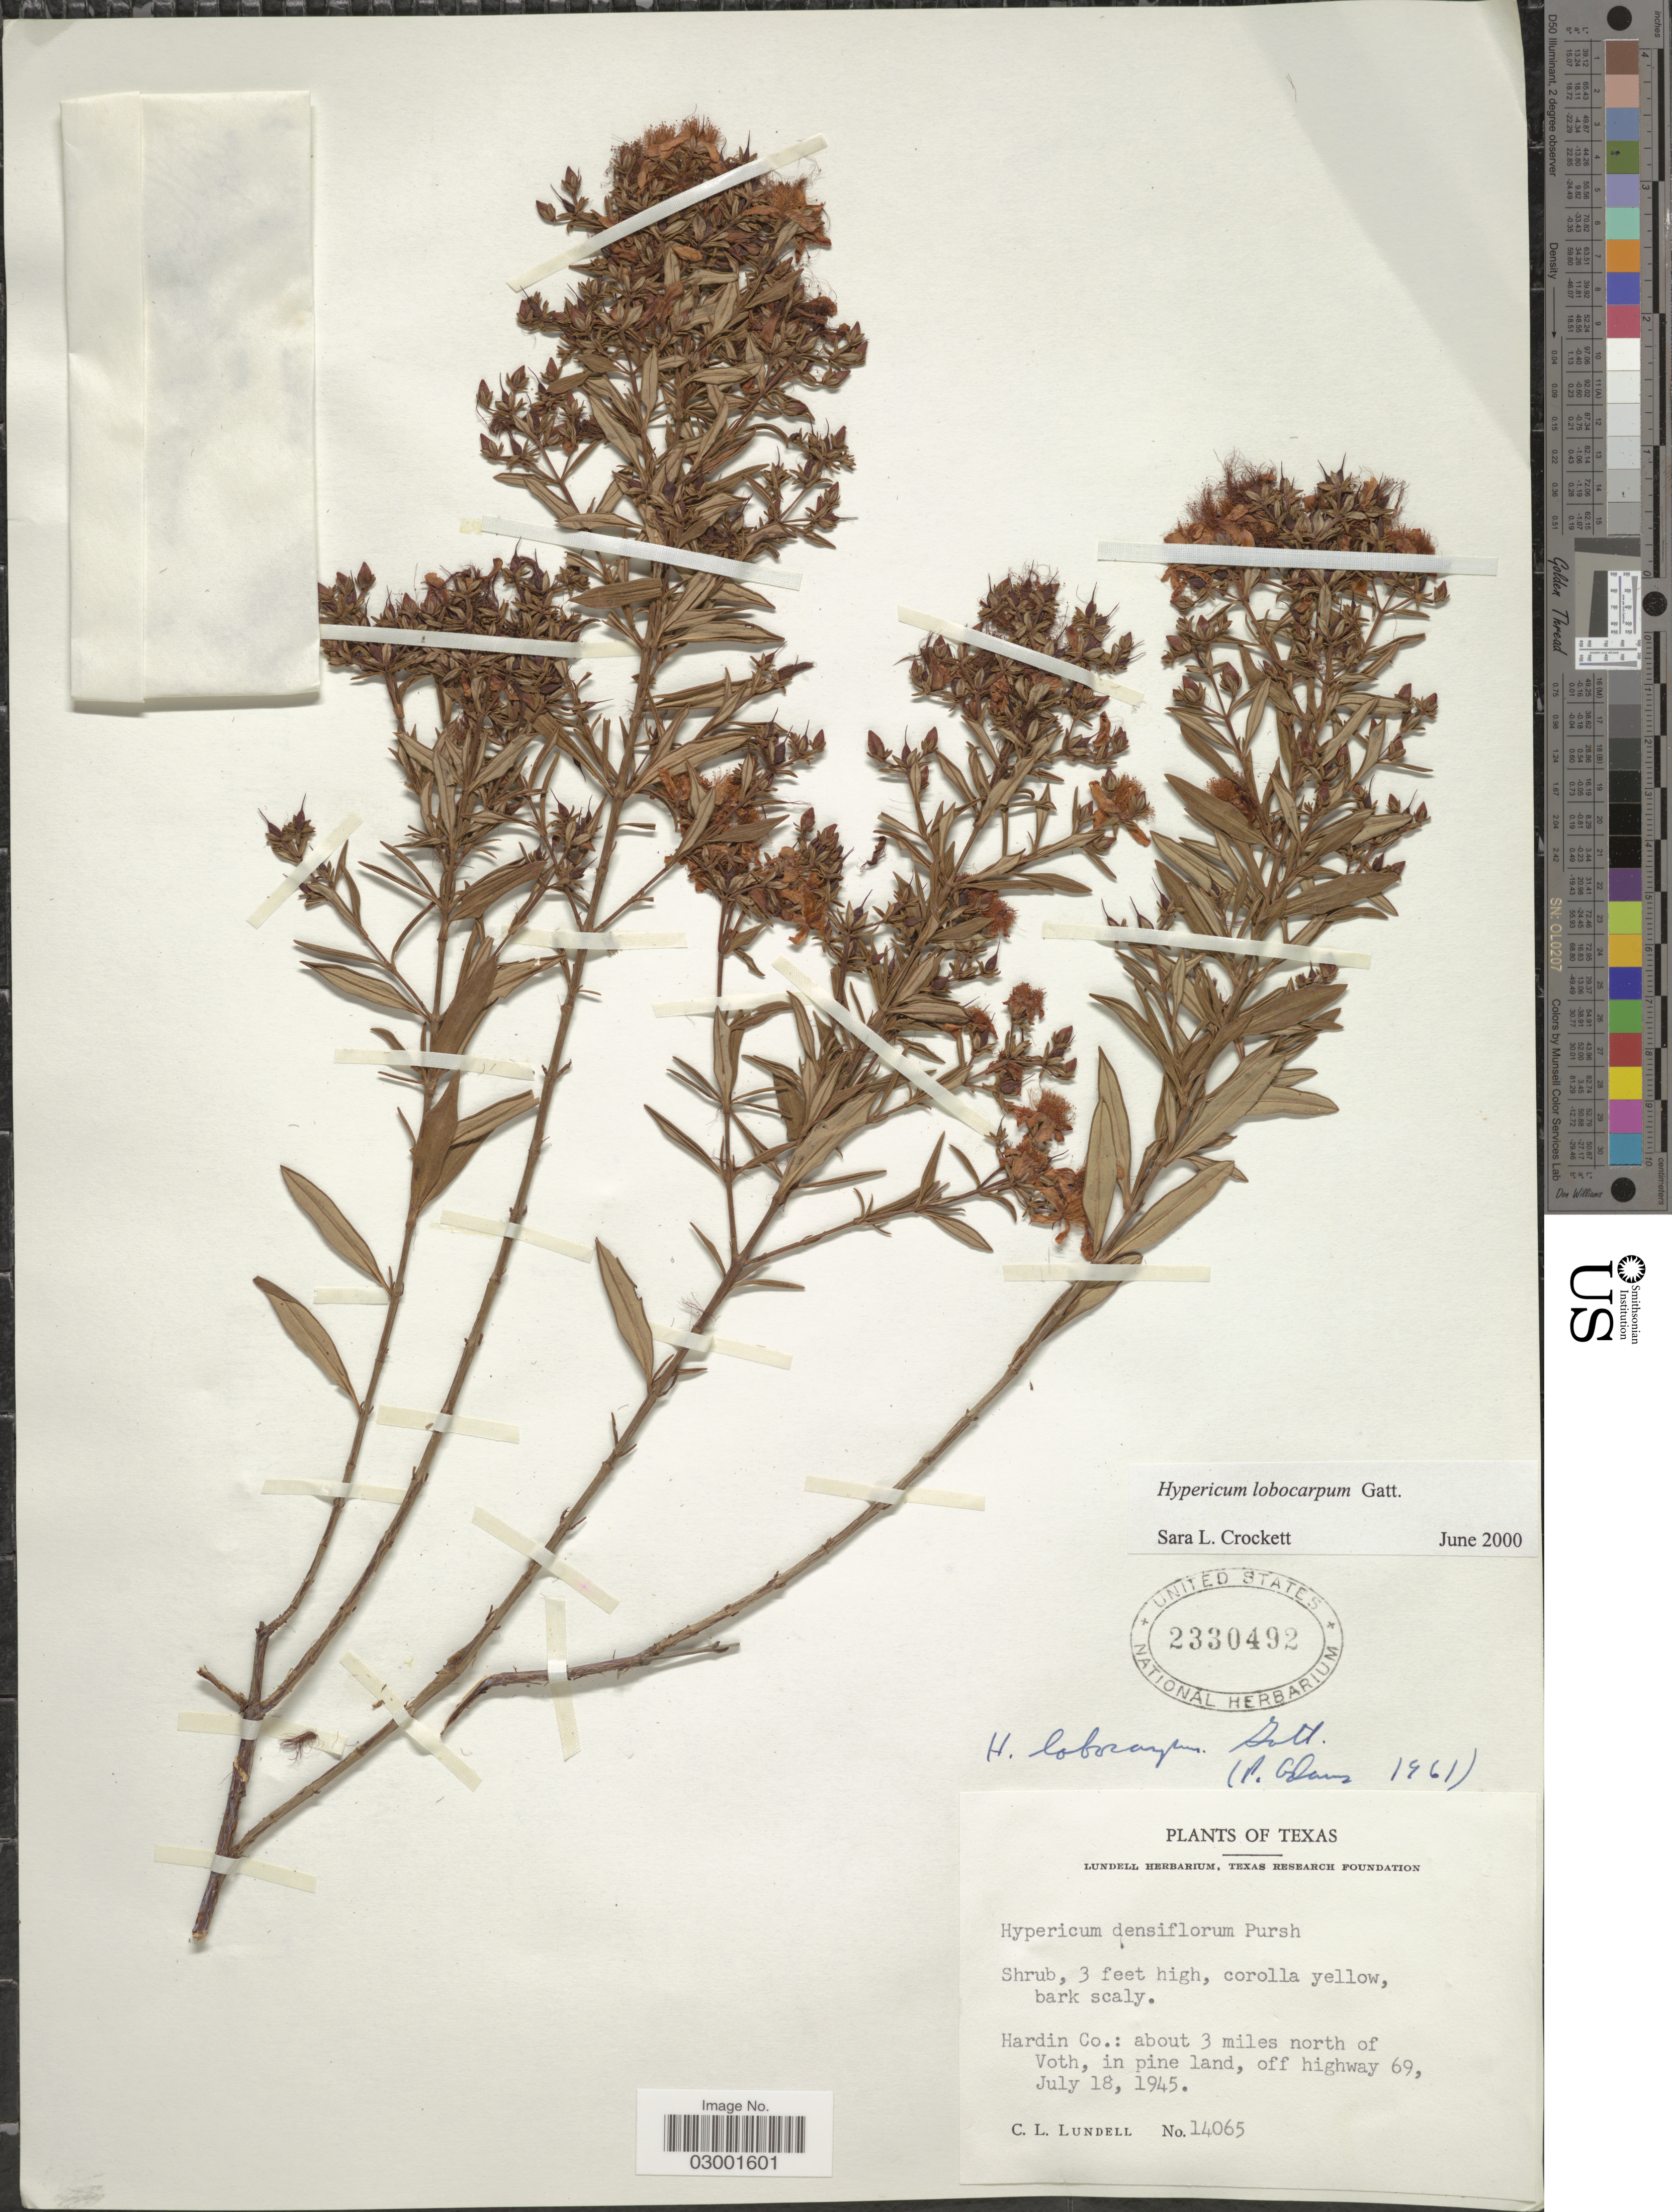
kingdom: Plantae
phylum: Tracheophyta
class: Magnoliopsida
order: Malpighiales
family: Hypericaceae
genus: Hypericum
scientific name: Hypericum lobocarpum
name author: Gatt.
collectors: C. L. Lundell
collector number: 14065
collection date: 1945-07-18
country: United States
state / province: Texas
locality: Hardin Co.: about 3 miles north of Voth, in pine land, off highway 69.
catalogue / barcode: US 2330492